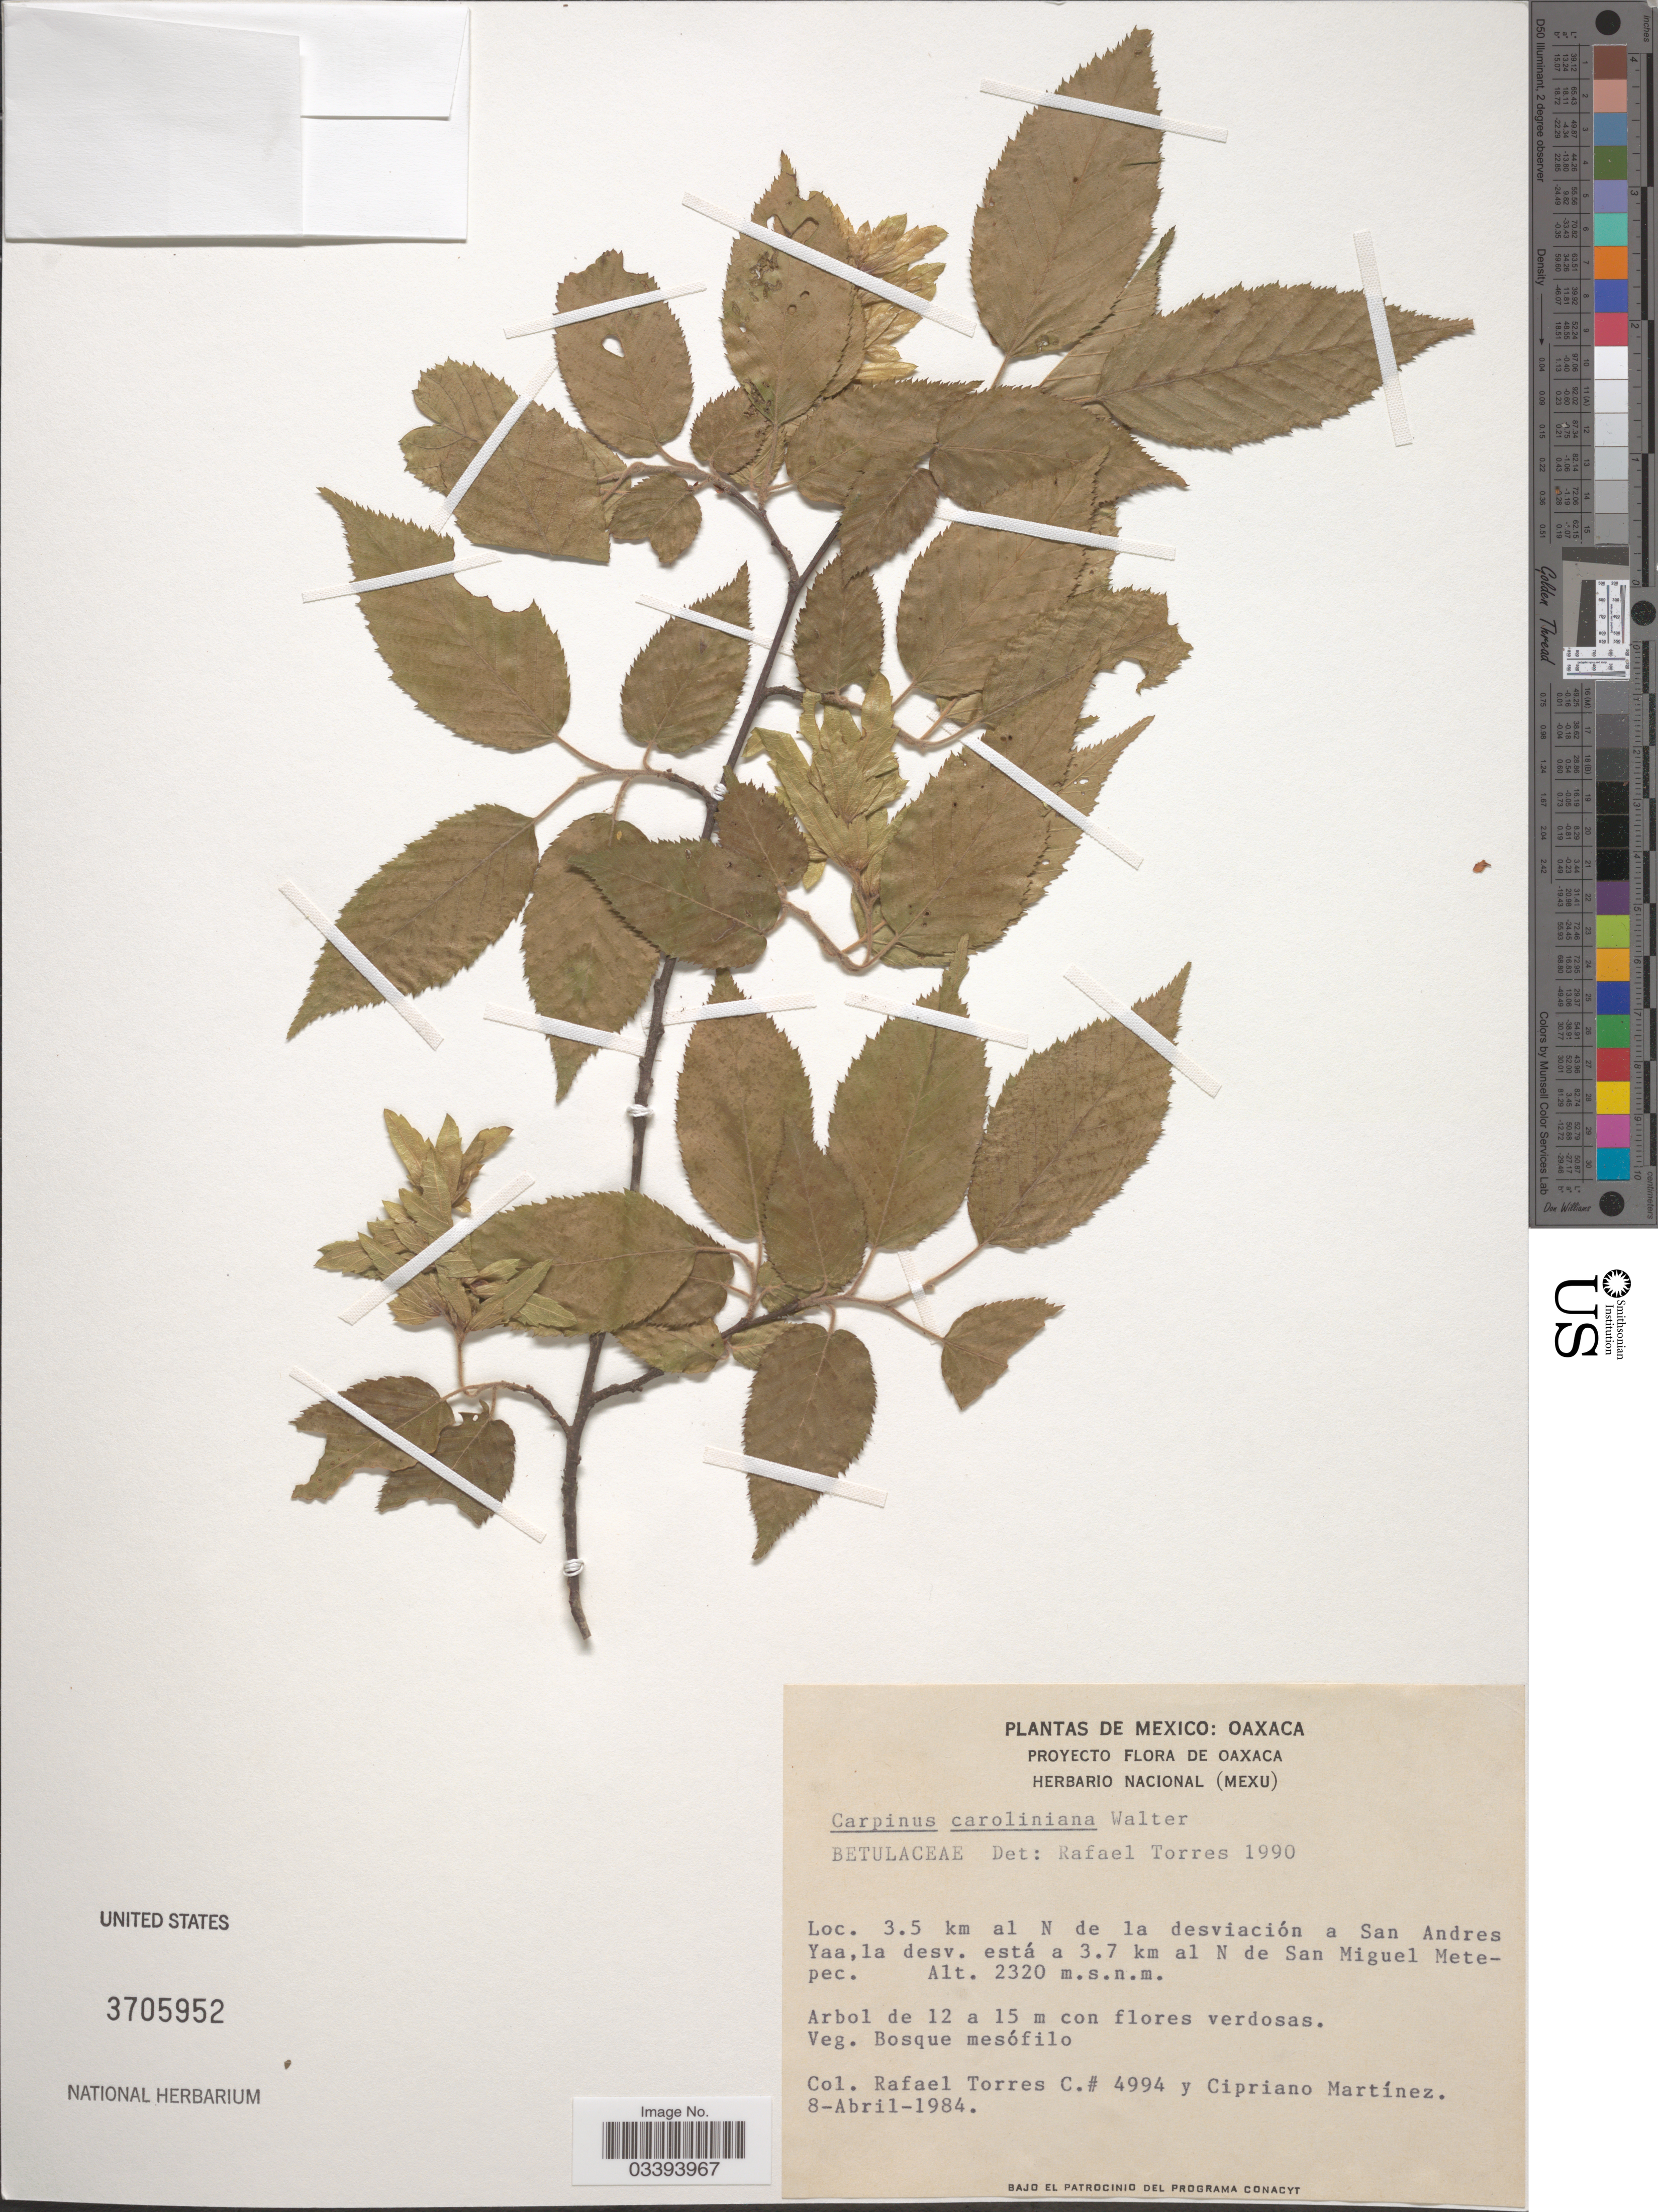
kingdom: Plantae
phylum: Tracheophyta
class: Magnoliopsida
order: Fagales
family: Betulaceae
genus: Carpinus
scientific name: Carpinus caroliniana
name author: Walter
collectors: R. Torres C. & C. Martínez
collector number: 4994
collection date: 1984-04-08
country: Mexico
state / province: Oaxaca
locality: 3.5 km al N de la desviación a San Andres Yaa, la desv. está a 3.7 km al N de San Miguel Metepec.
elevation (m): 2320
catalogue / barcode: US 3705952